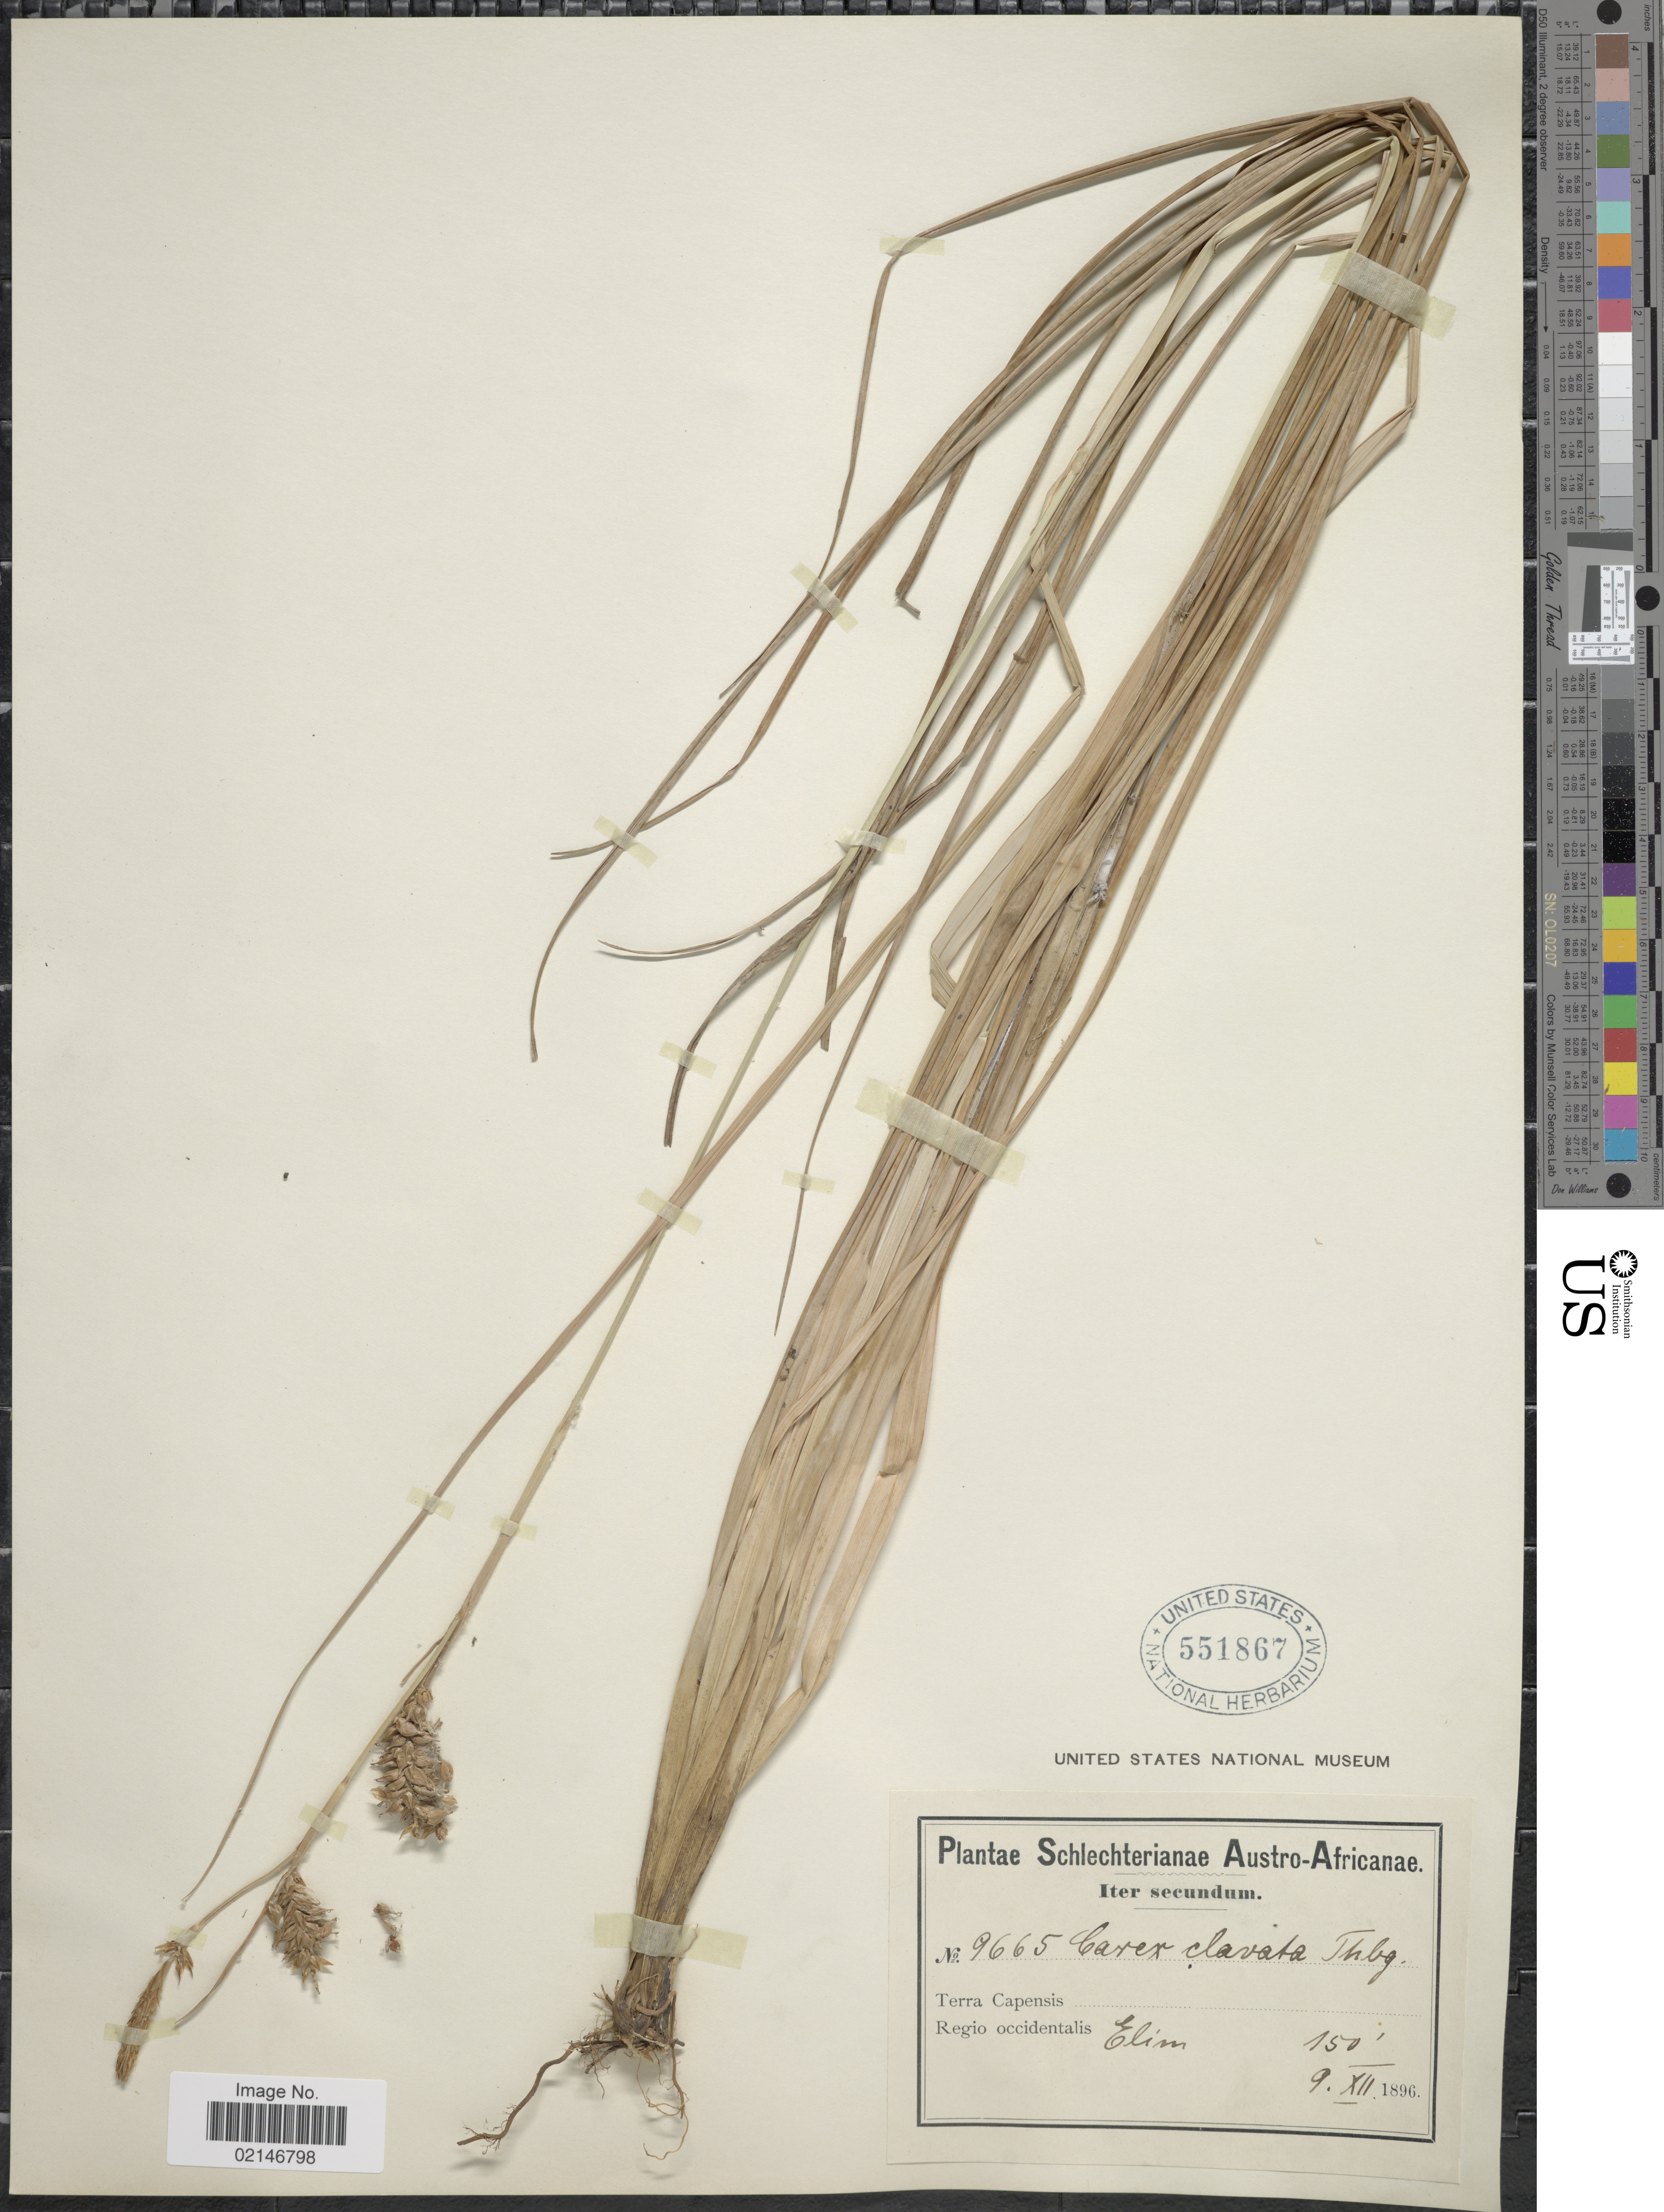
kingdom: Plantae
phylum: Tracheophyta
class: Liliopsida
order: Poales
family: Cyperaceae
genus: Carex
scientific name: Carex clavata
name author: Thunb.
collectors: Schlechter, --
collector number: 9665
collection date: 1896-12-09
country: South Africa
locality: Austro-Africanae, Terra Capensis, Regio occidentalis Elim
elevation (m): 46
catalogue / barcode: US 551867